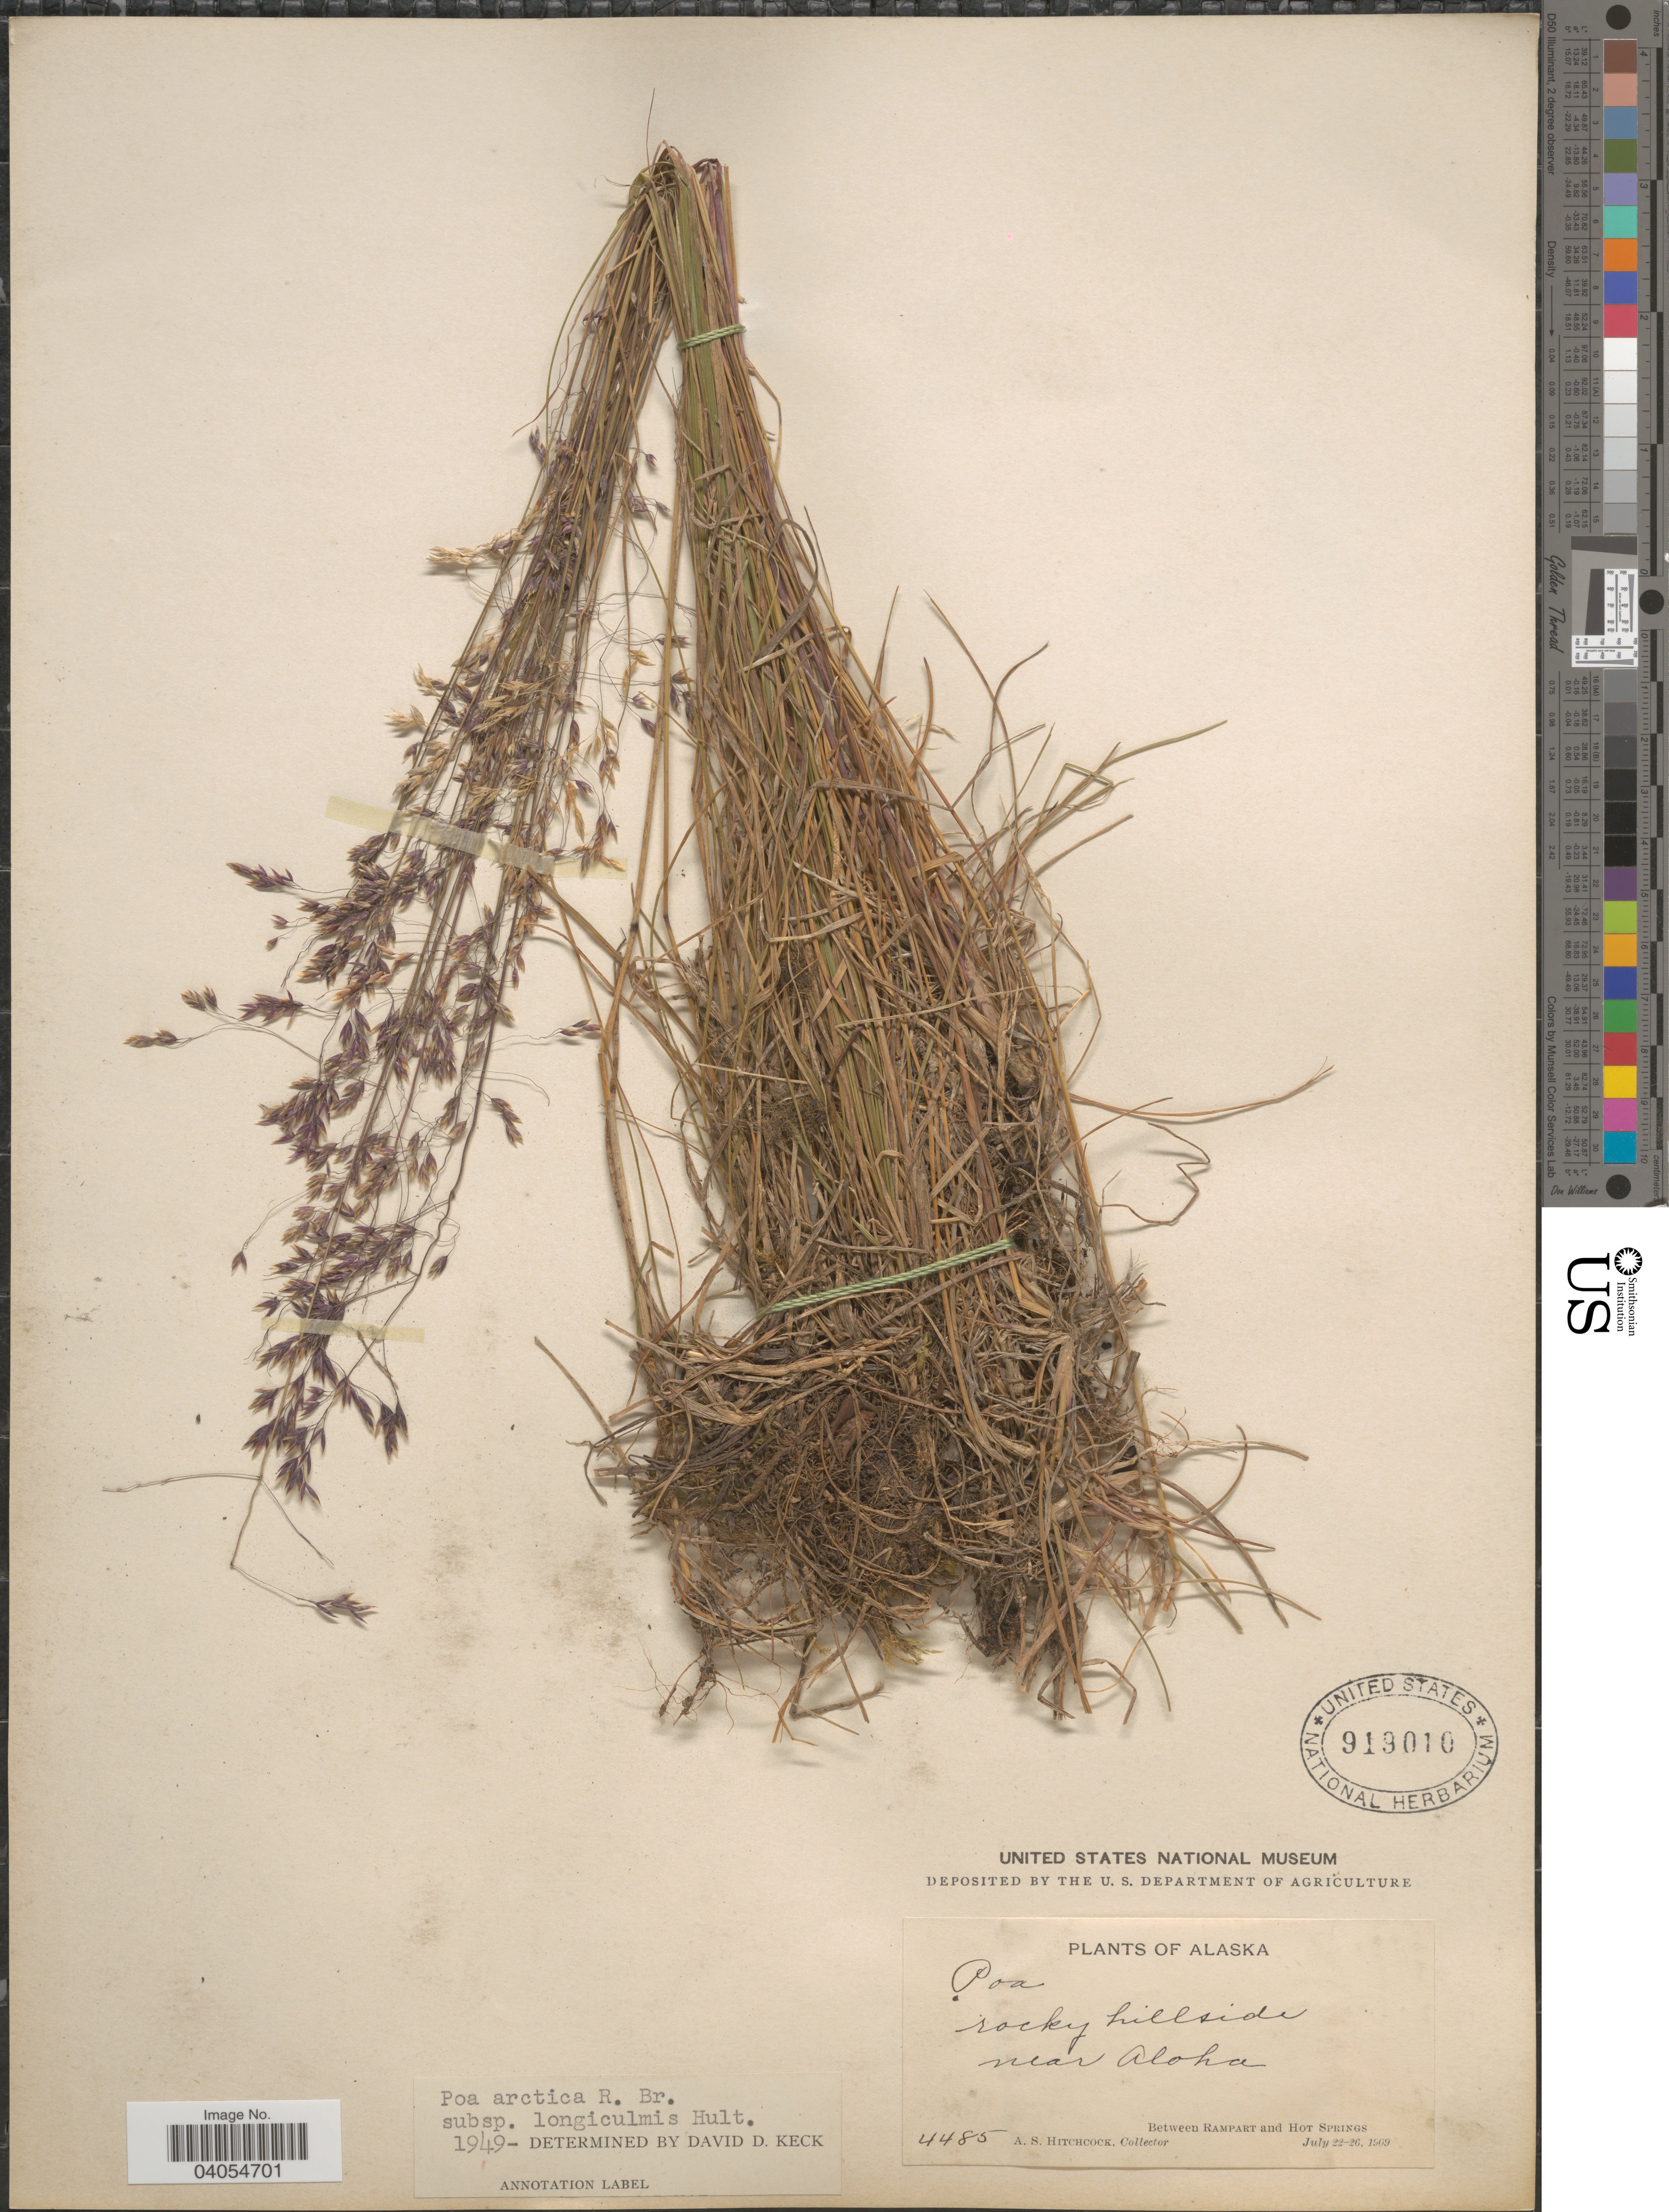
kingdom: Plantae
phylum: Tracheophyta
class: Liliopsida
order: Poales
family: Poaceae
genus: Poa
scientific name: Poa arctica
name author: R. Br.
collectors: A. S. Hitchcock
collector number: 4485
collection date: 1909-07-22/1909-07-26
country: United States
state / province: Alaska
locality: Rocky hillside near Aloha. Between Rampart and Hot Springs.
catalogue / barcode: US 919010